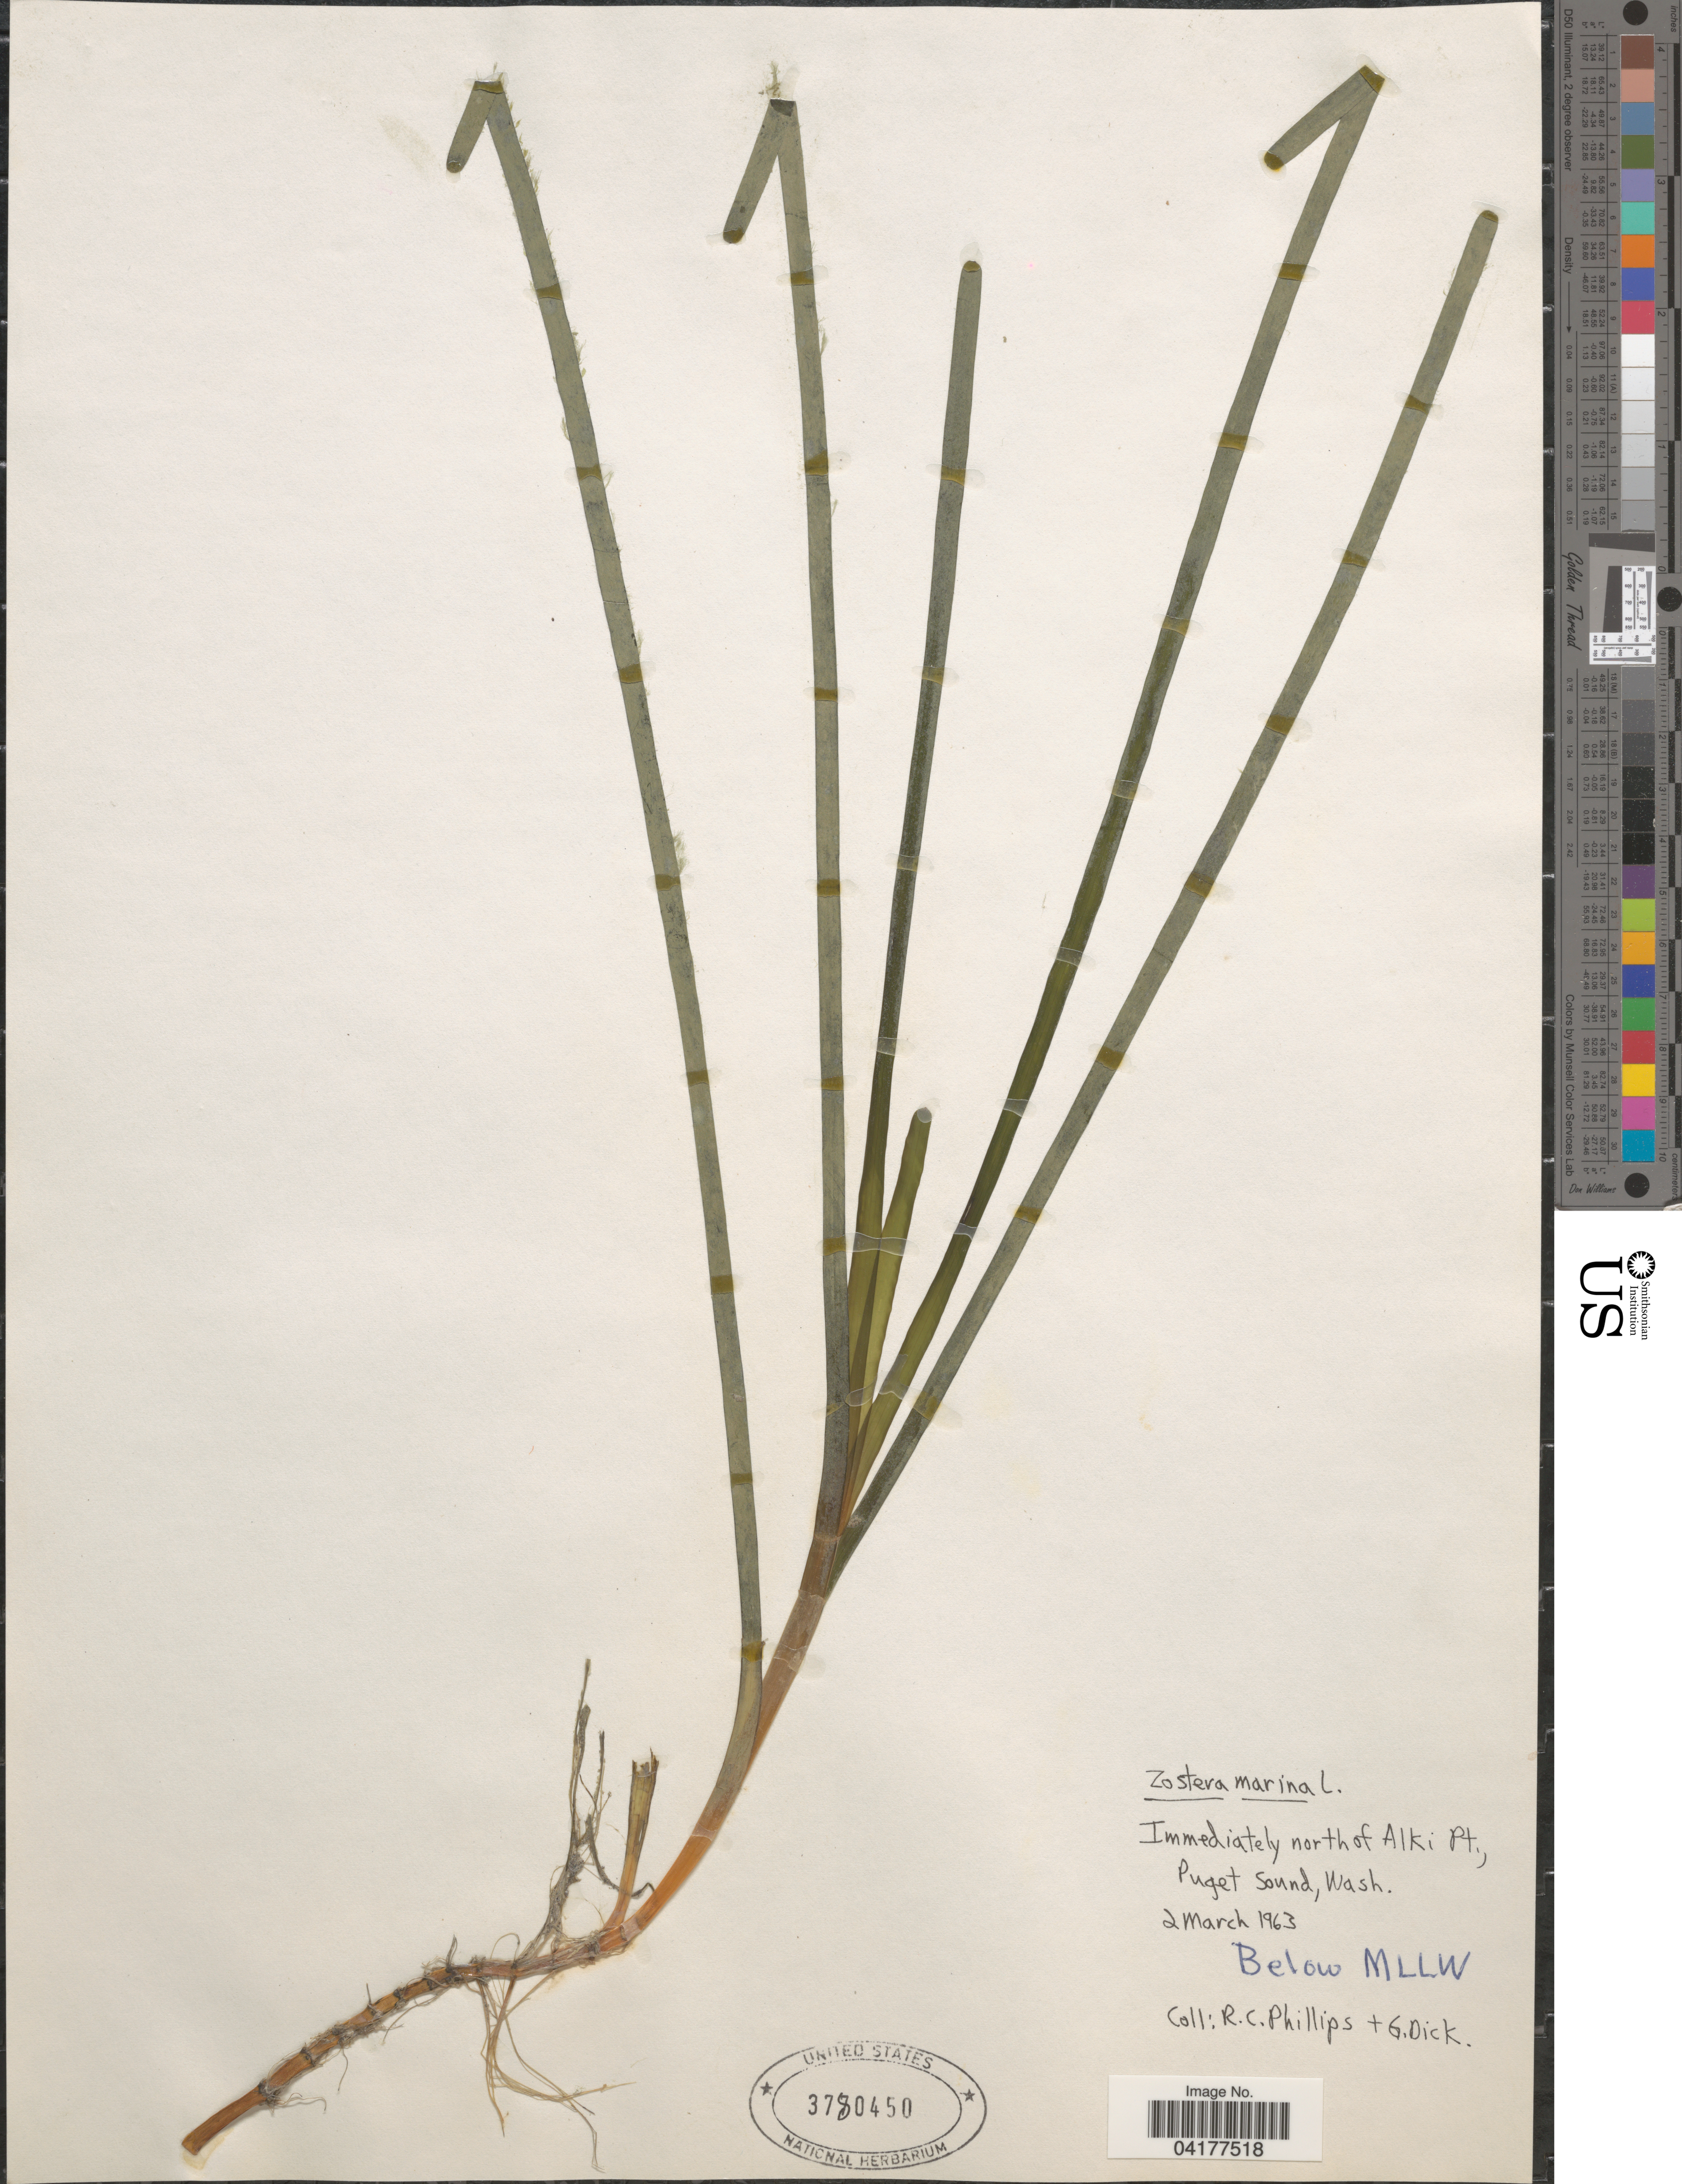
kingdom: Plantae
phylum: Tracheophyta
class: Liliopsida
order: Alismatales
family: Zosteraceae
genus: Zostera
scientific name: Zostera marina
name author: L.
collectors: R. C. Phillips & G. Dick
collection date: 1963-03-02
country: United States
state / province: Washington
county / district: King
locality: Immediately north of Alki Pt., Puget Sound. Below MLLW.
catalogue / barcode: US 3780450